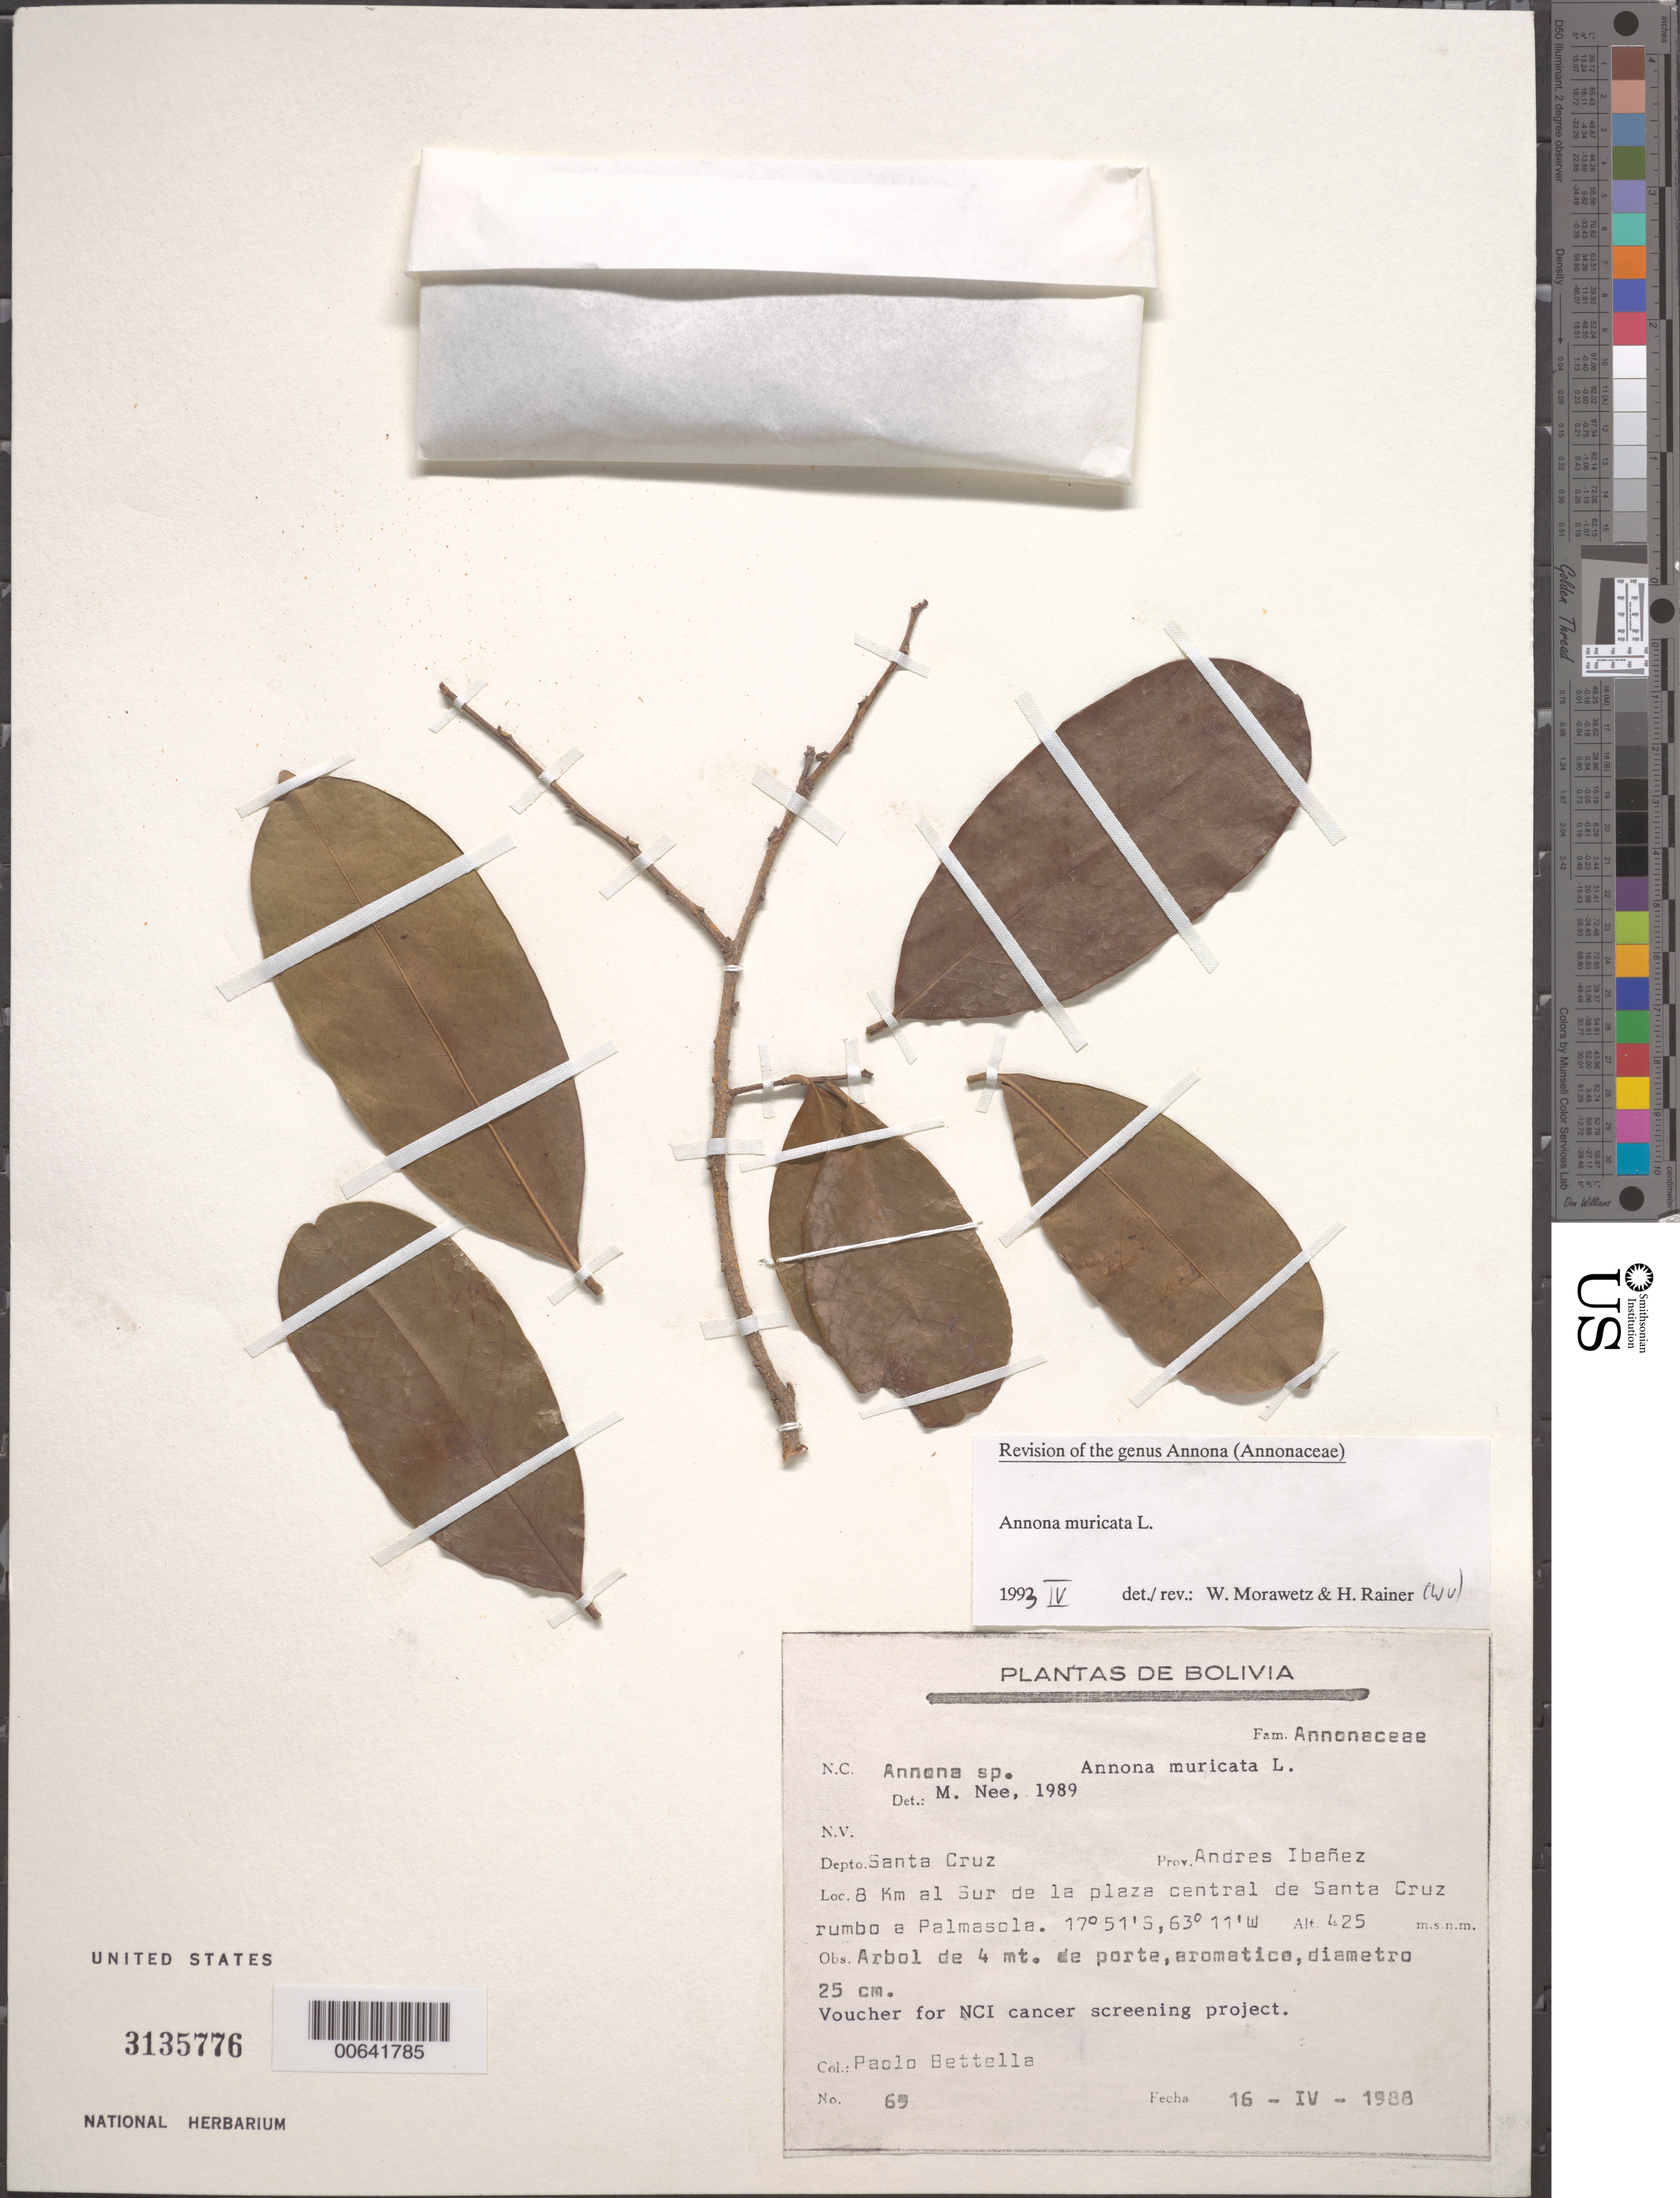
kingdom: Plantae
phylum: Tracheophyta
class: Magnoliopsida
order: Magnoliales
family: Annonaceae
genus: Annona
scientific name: Annona muricata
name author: L.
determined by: Morawetz, W. & Rainer, H.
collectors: P. Bettella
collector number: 69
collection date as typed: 16 Apr 1988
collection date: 1988-04-16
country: Bolivia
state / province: Santa Cruz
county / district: Andrés Ibáñez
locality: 8 km S de SC. Camino a Palma Sola.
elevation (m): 425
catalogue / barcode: US 3135776